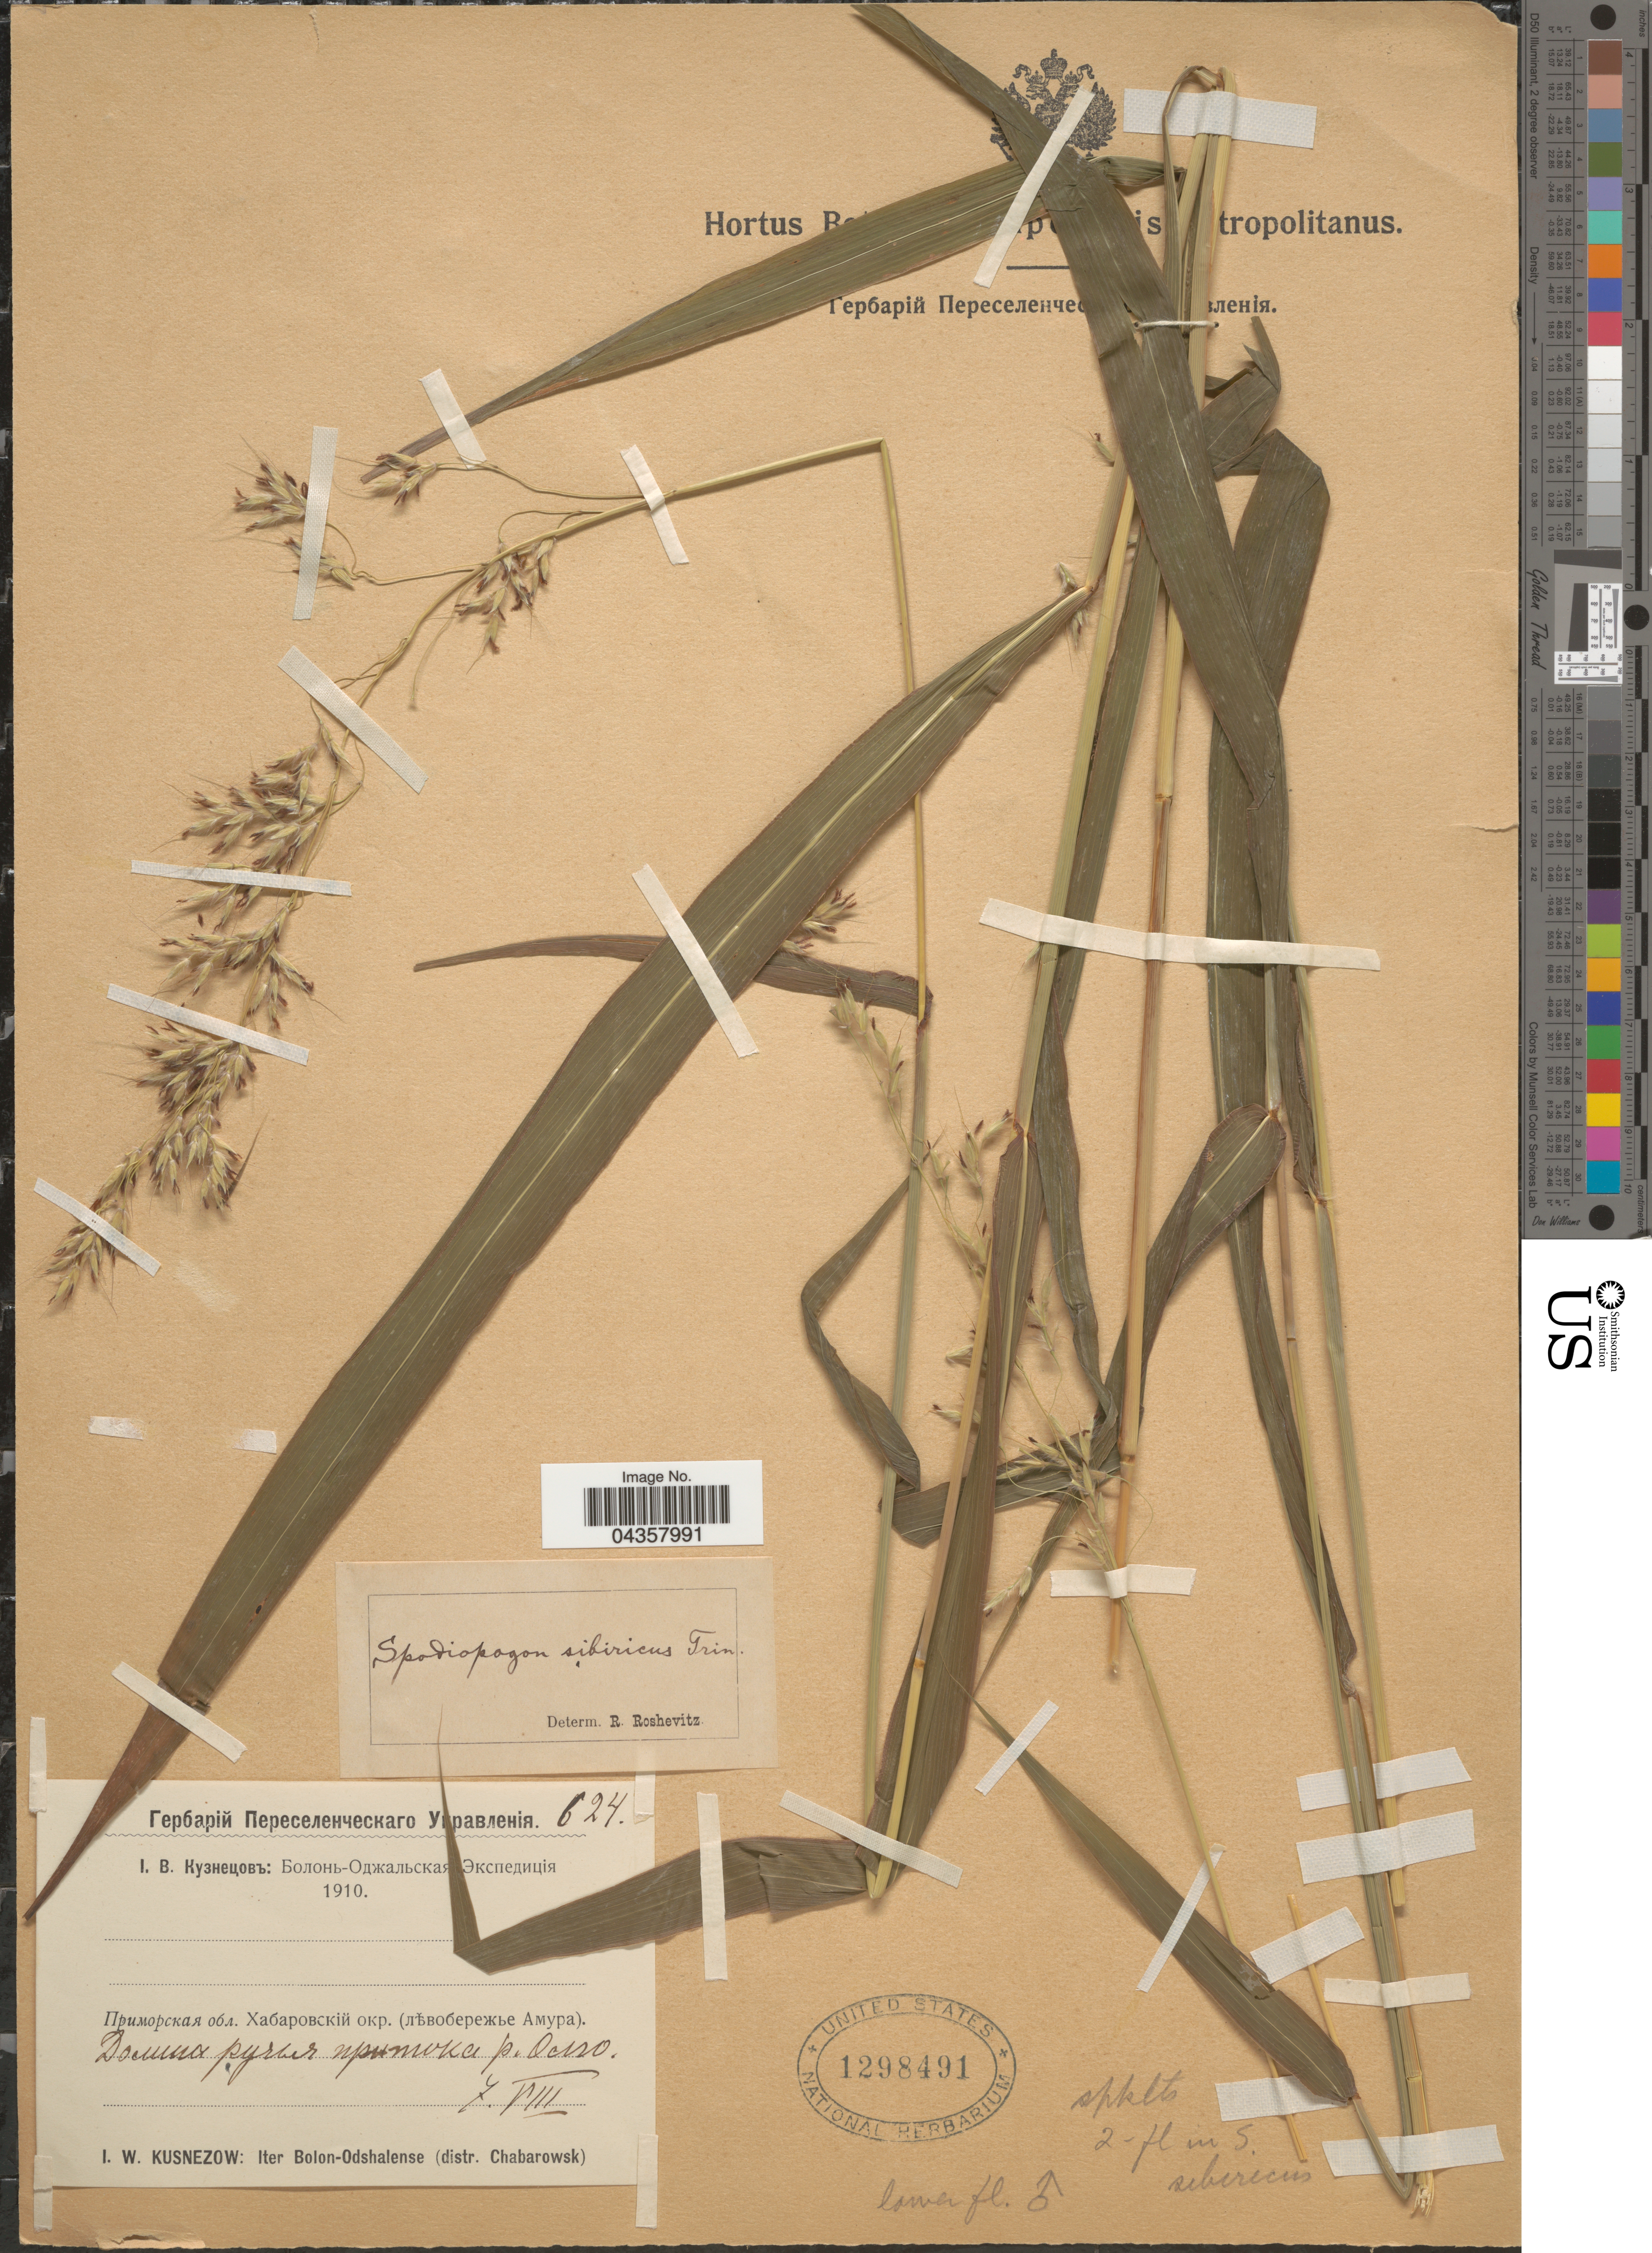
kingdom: Plantae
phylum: Tracheophyta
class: Liliopsida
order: Poales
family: Poaceae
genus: Spodiopogon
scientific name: Spodiopogon sibiricus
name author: Trin.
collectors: I. Kusnezow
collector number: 624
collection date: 1910-08-07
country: Russian Federation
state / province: Khabarovsk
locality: Iter Bolon-Odshalense (distr. Chabarowsk). Inflow of river Olga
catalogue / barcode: US 1298491